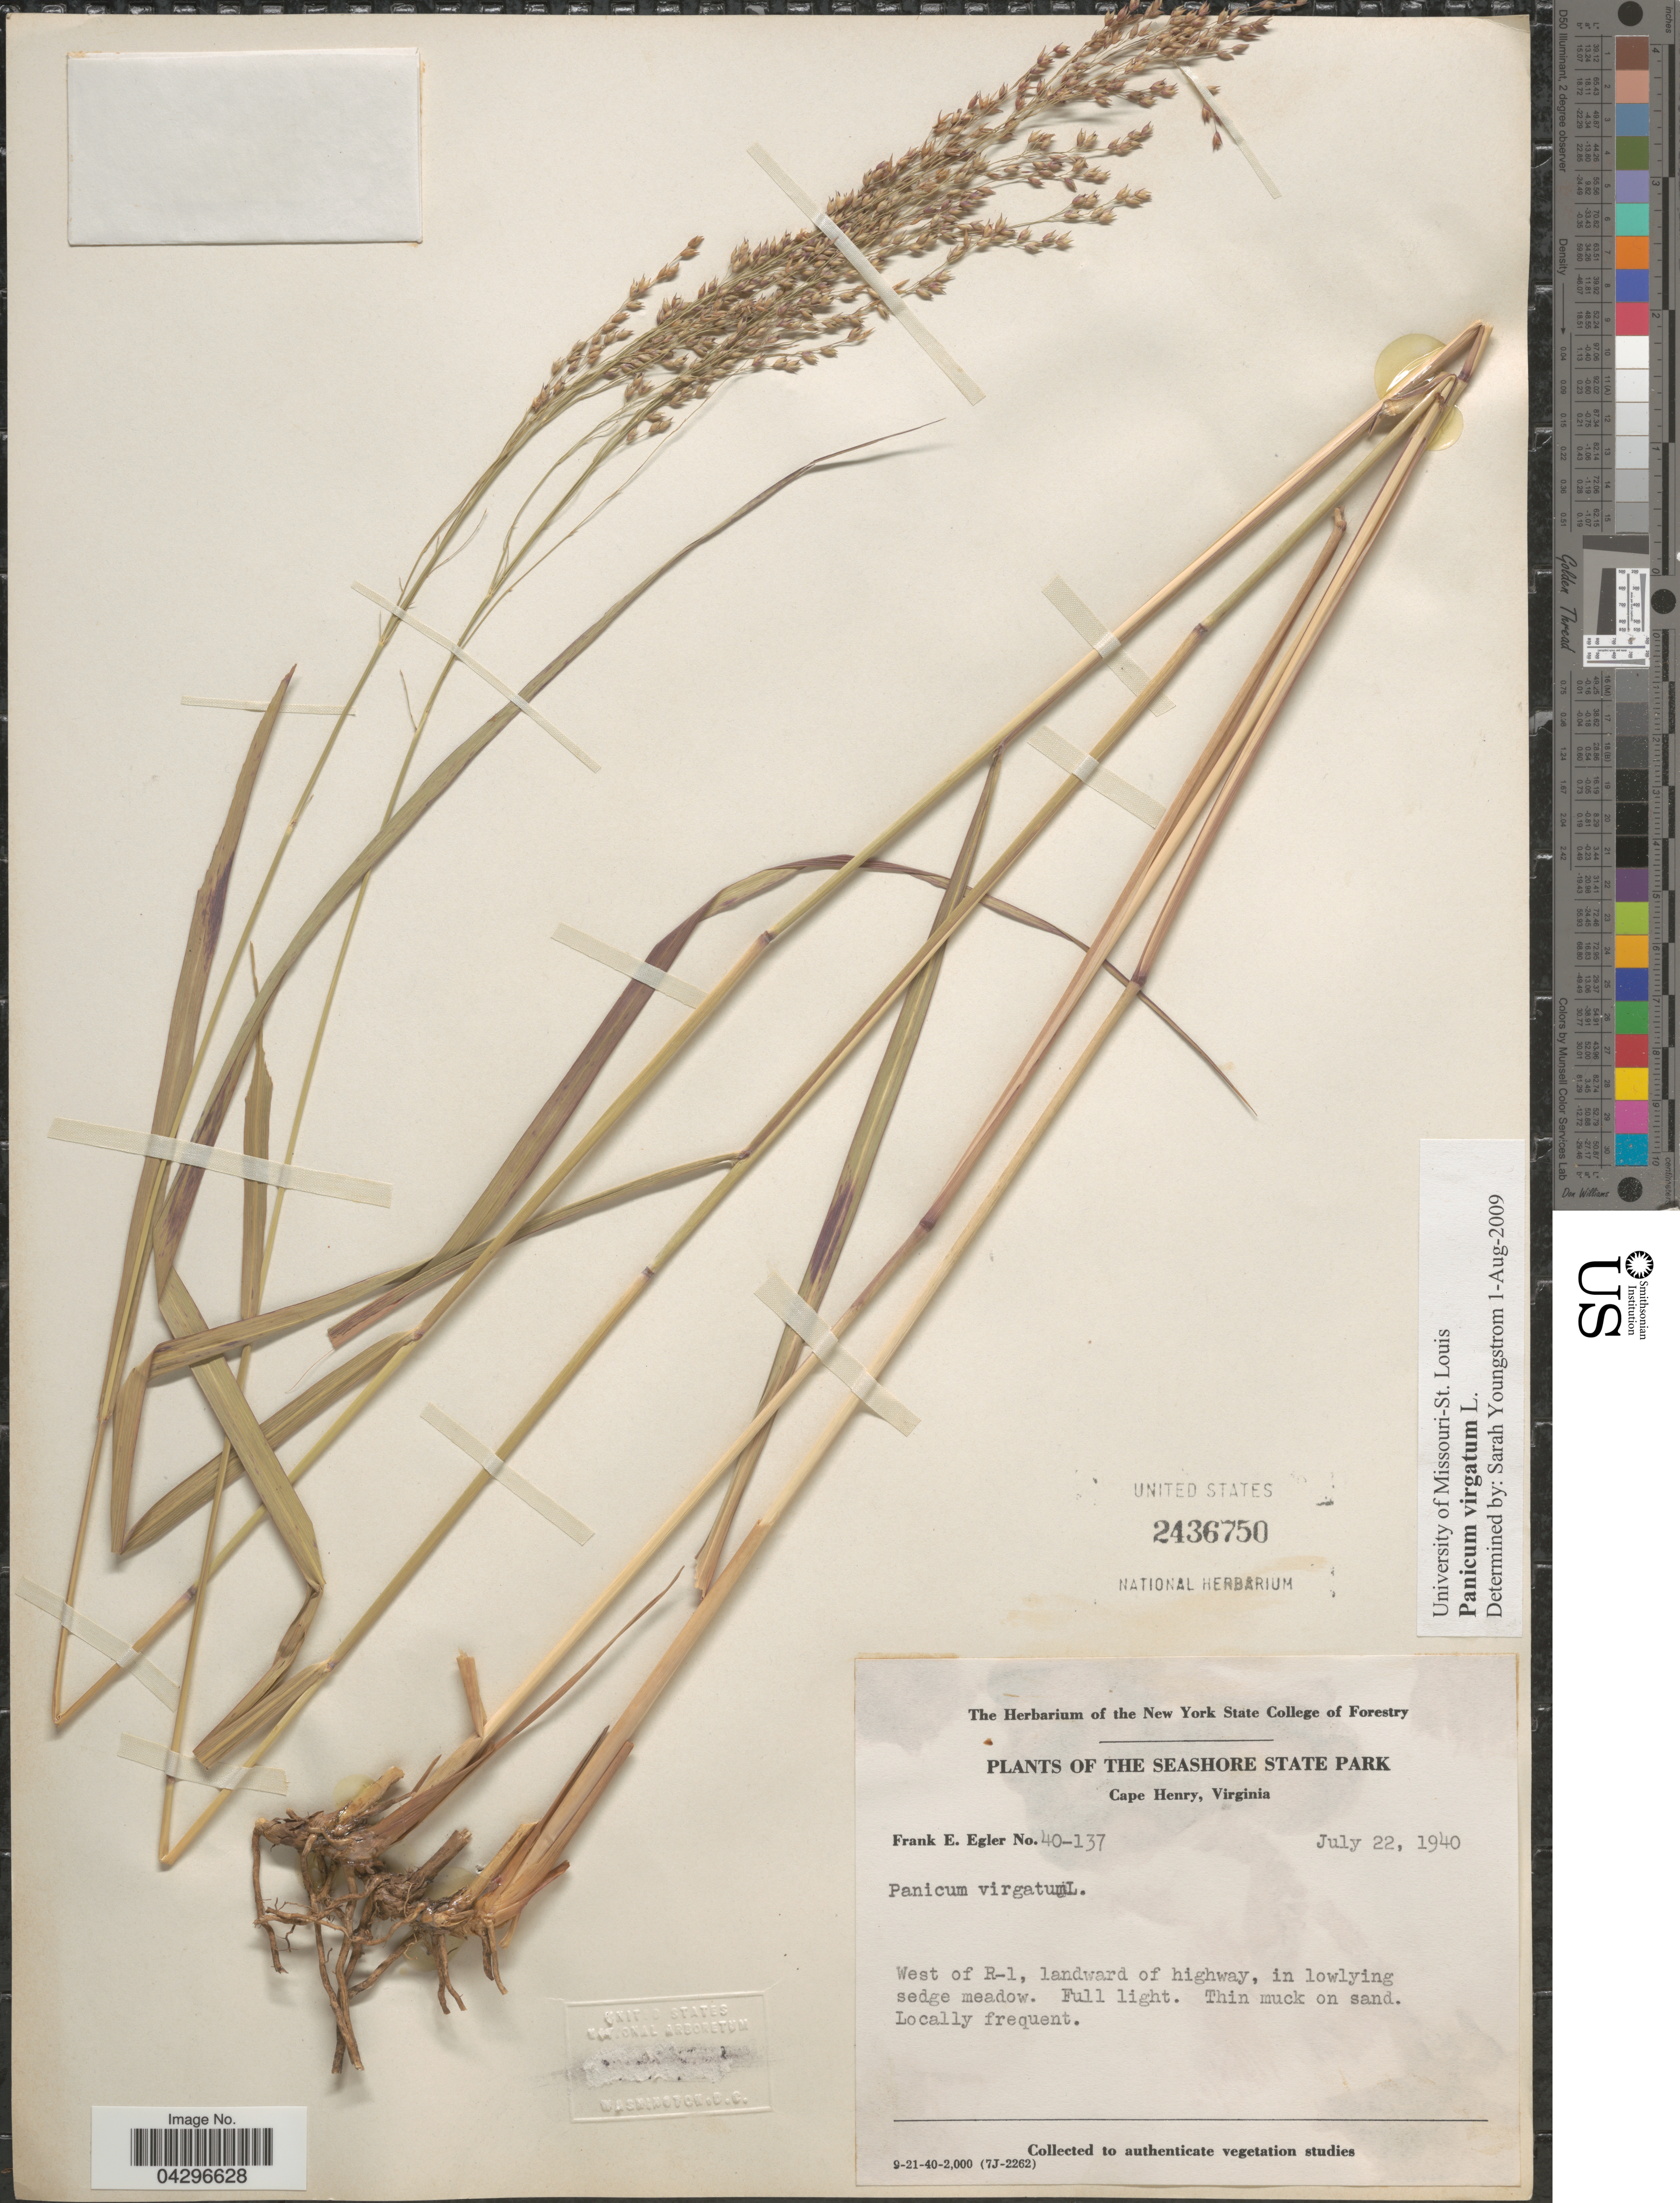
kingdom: Plantae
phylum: Tracheophyta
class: Liliopsida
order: Poales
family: Poaceae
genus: Panicum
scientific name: Panicum virgatum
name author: L.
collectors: F. Egler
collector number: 40-137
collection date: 1940-07-22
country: United States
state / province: Virginia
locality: The Seashore State Park. Cape Henry. West of R-1, landward of highway, in lowlying sedge meadow.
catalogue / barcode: US 2436750